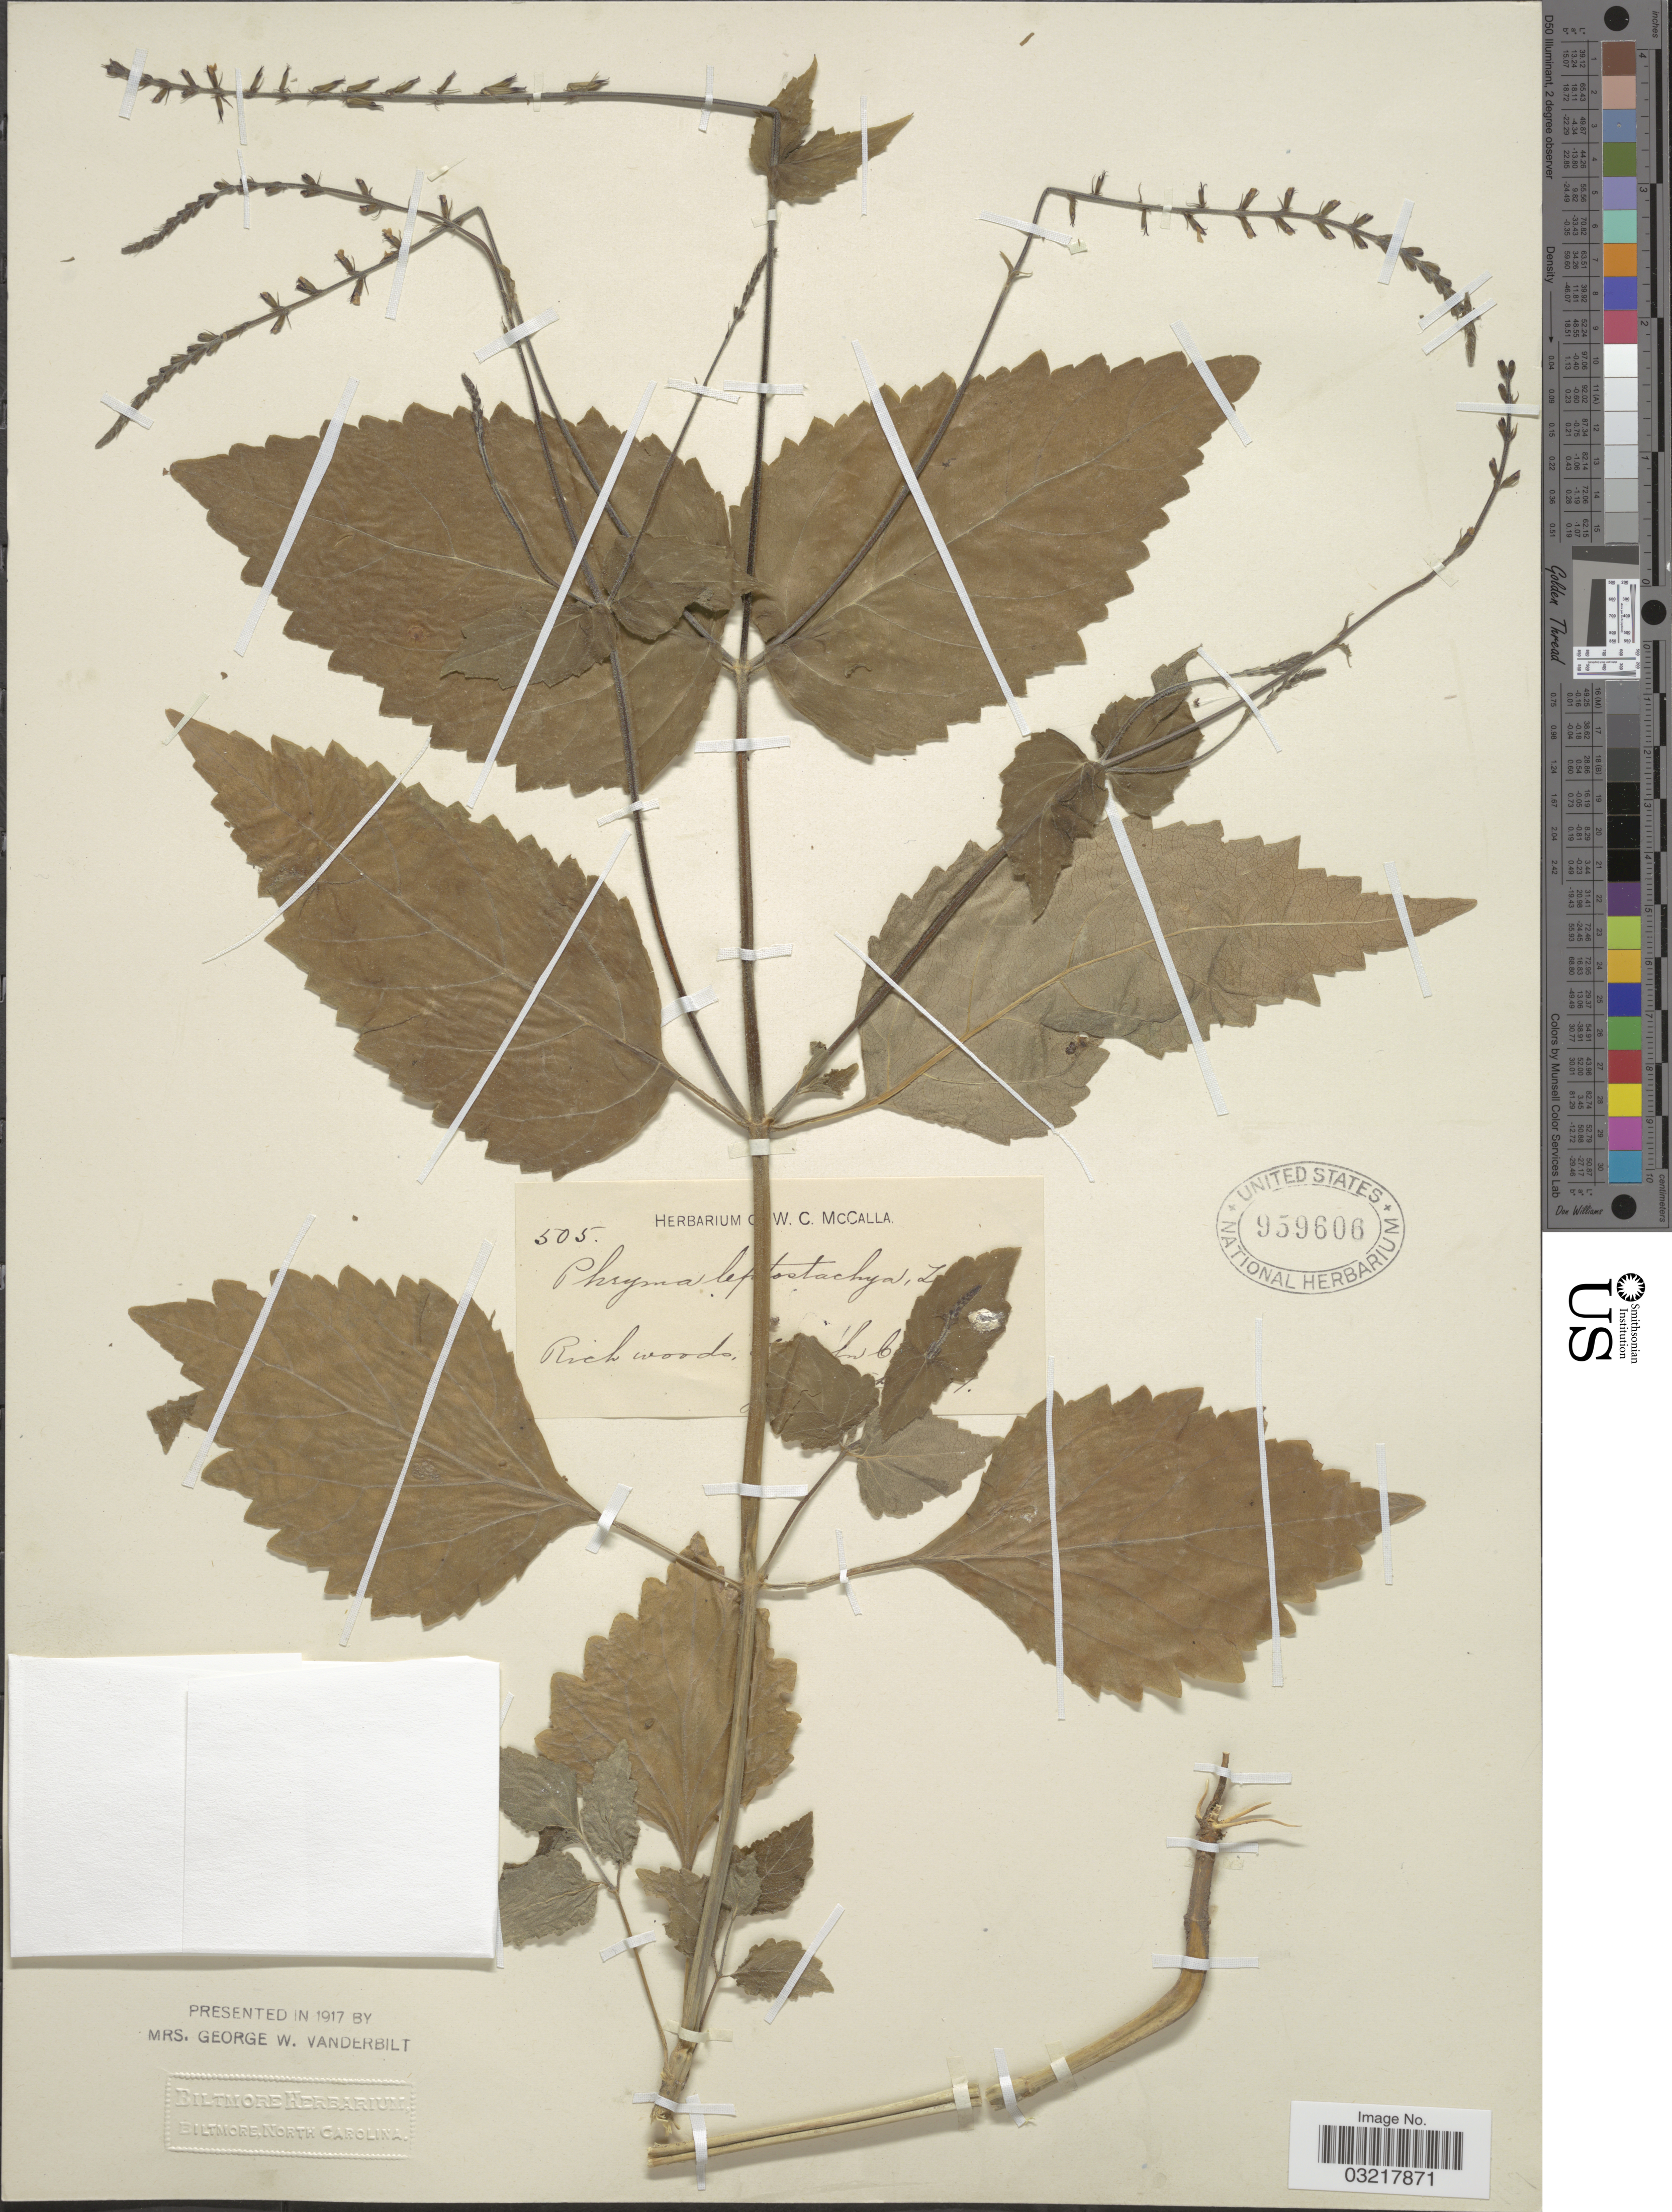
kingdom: Plantae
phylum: Tracheophyta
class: Magnoliopsida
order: Lamiales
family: Phrymaceae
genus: Phryma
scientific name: Phryma leptostachya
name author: L.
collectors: ex herb. W. C. McCalla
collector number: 505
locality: Rich woods, [illegible text] C[interpreted][illegible text]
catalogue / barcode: US 959606